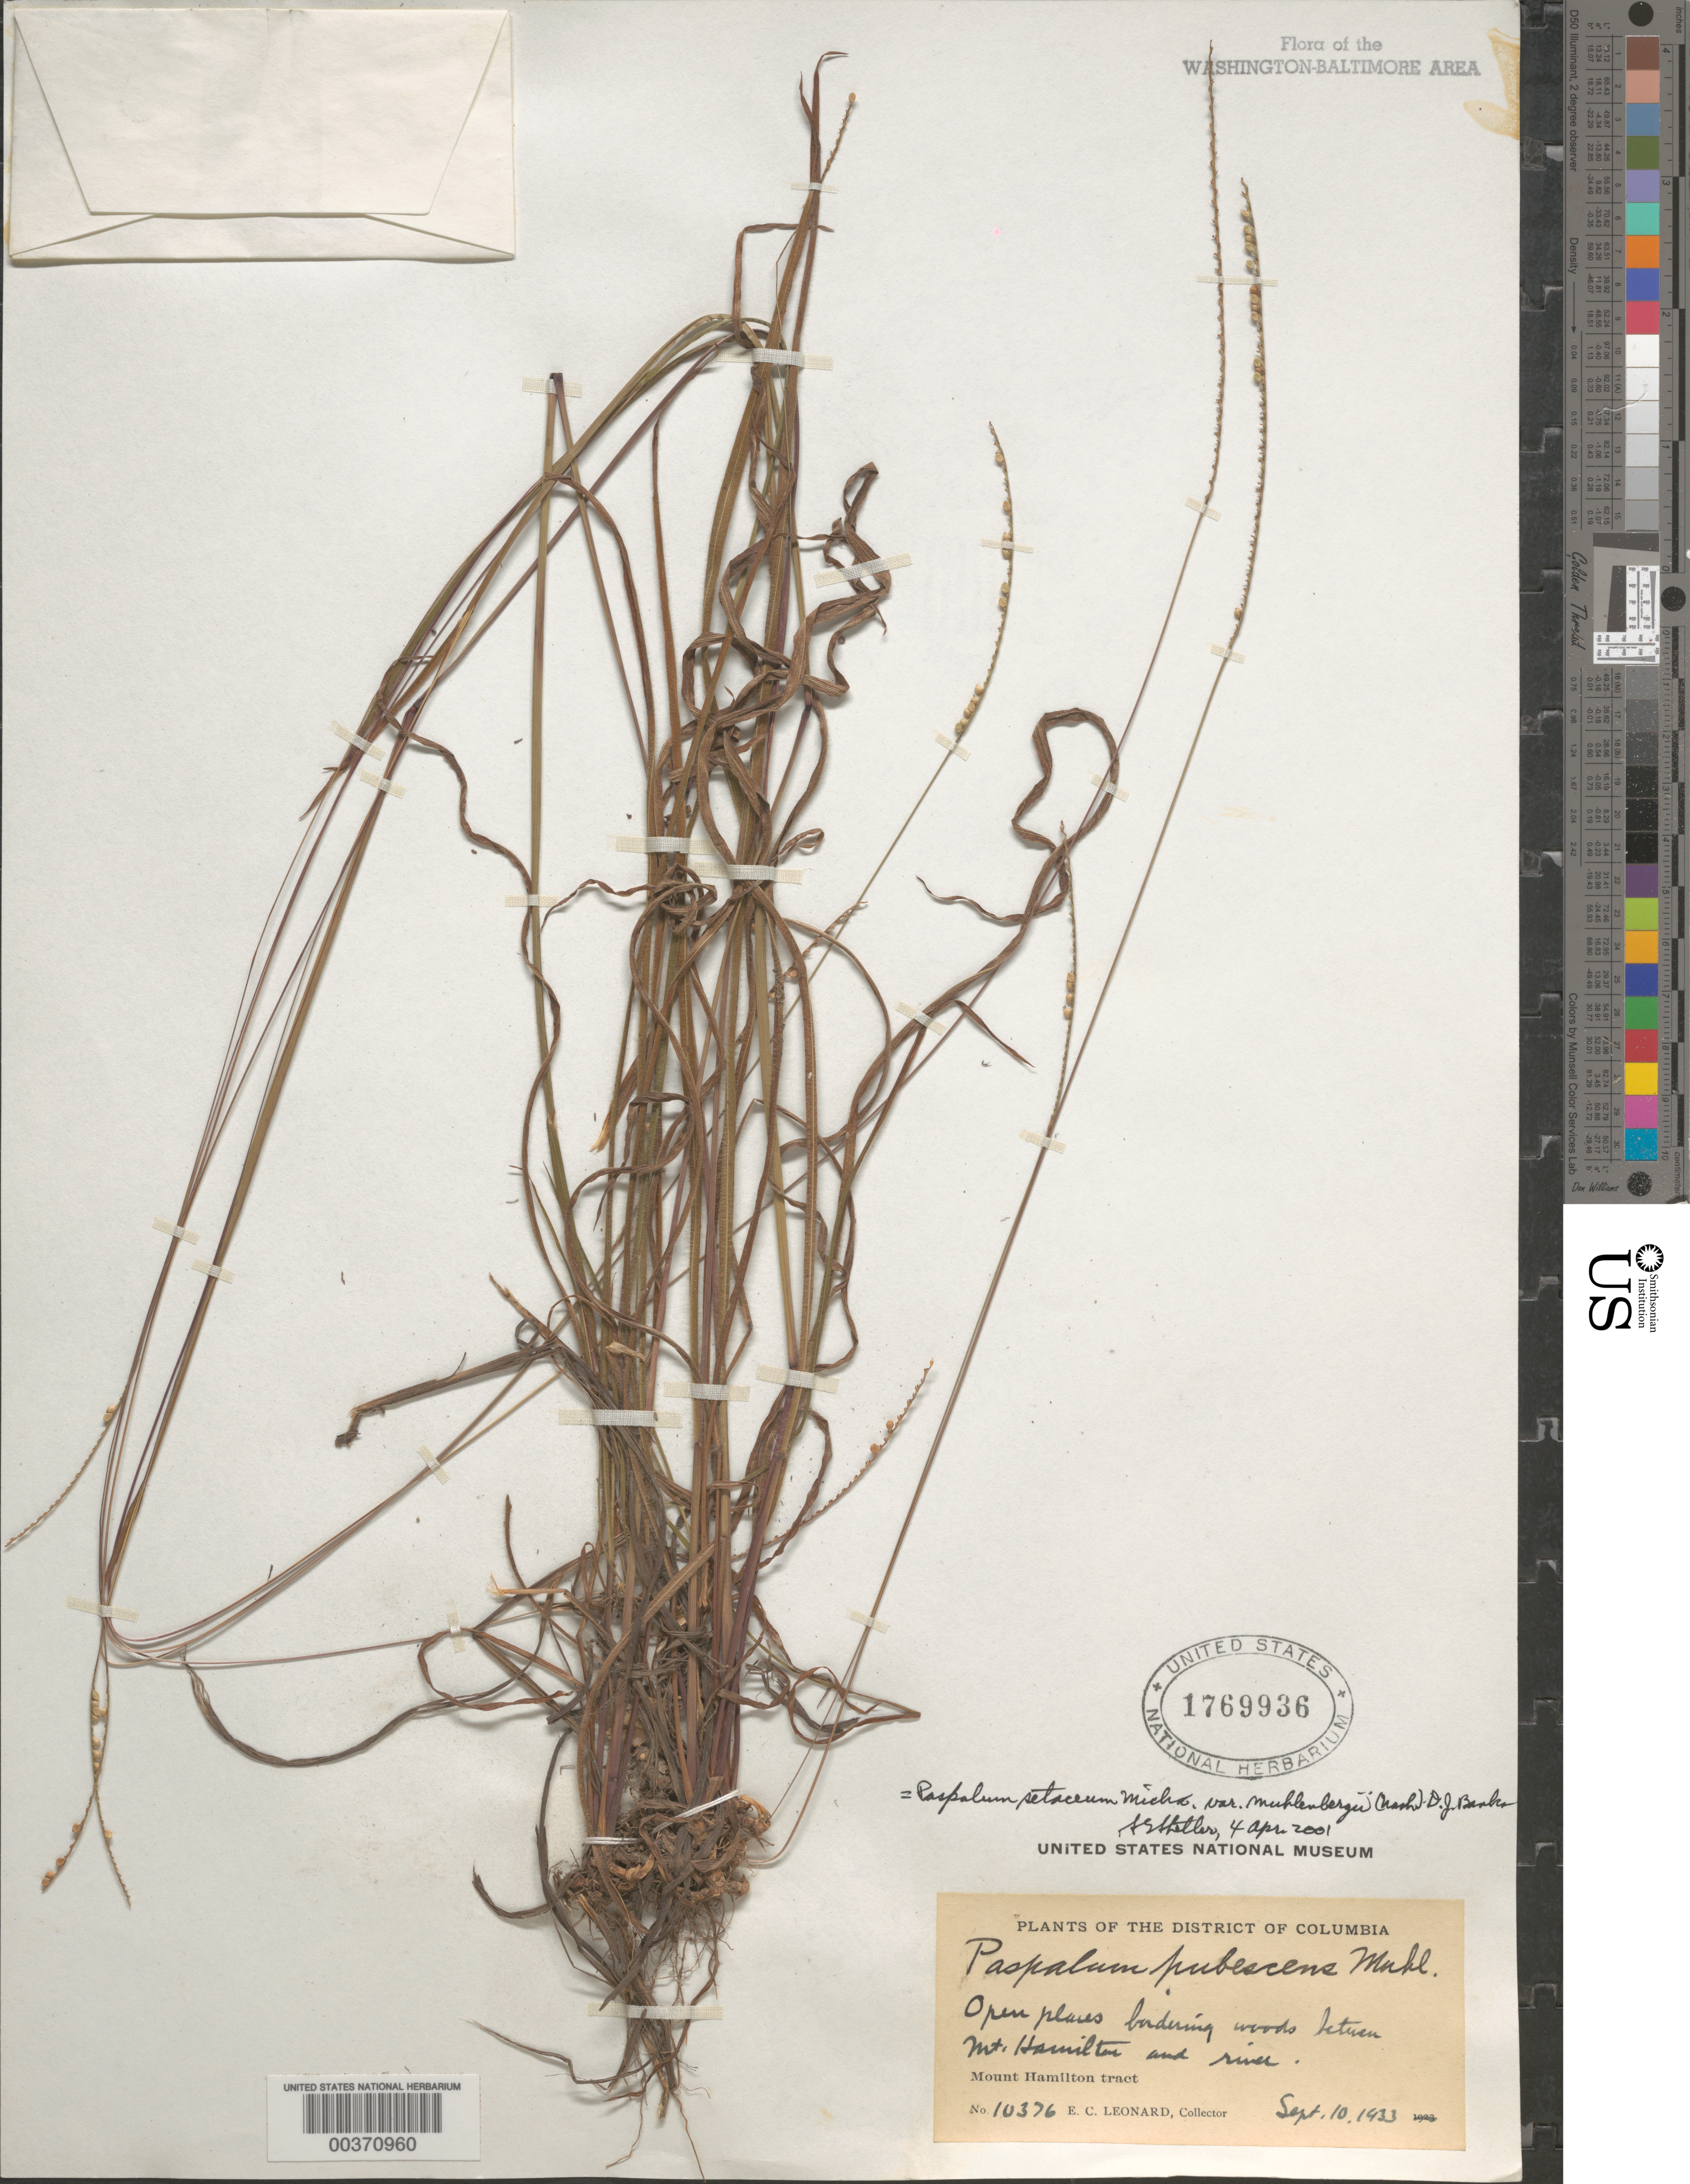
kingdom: Plantae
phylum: Tracheophyta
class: Liliopsida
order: Poales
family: Poaceae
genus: Paspalum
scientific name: Paspalum setaceum var. muhlenbergii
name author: (Nash) D.J. Banks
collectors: E. C. Leonard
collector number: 10376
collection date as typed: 10 Sep 1933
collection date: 1933-09-10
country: United States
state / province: District of Columbia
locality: Between Mount Hamilton and River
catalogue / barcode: US 1769936